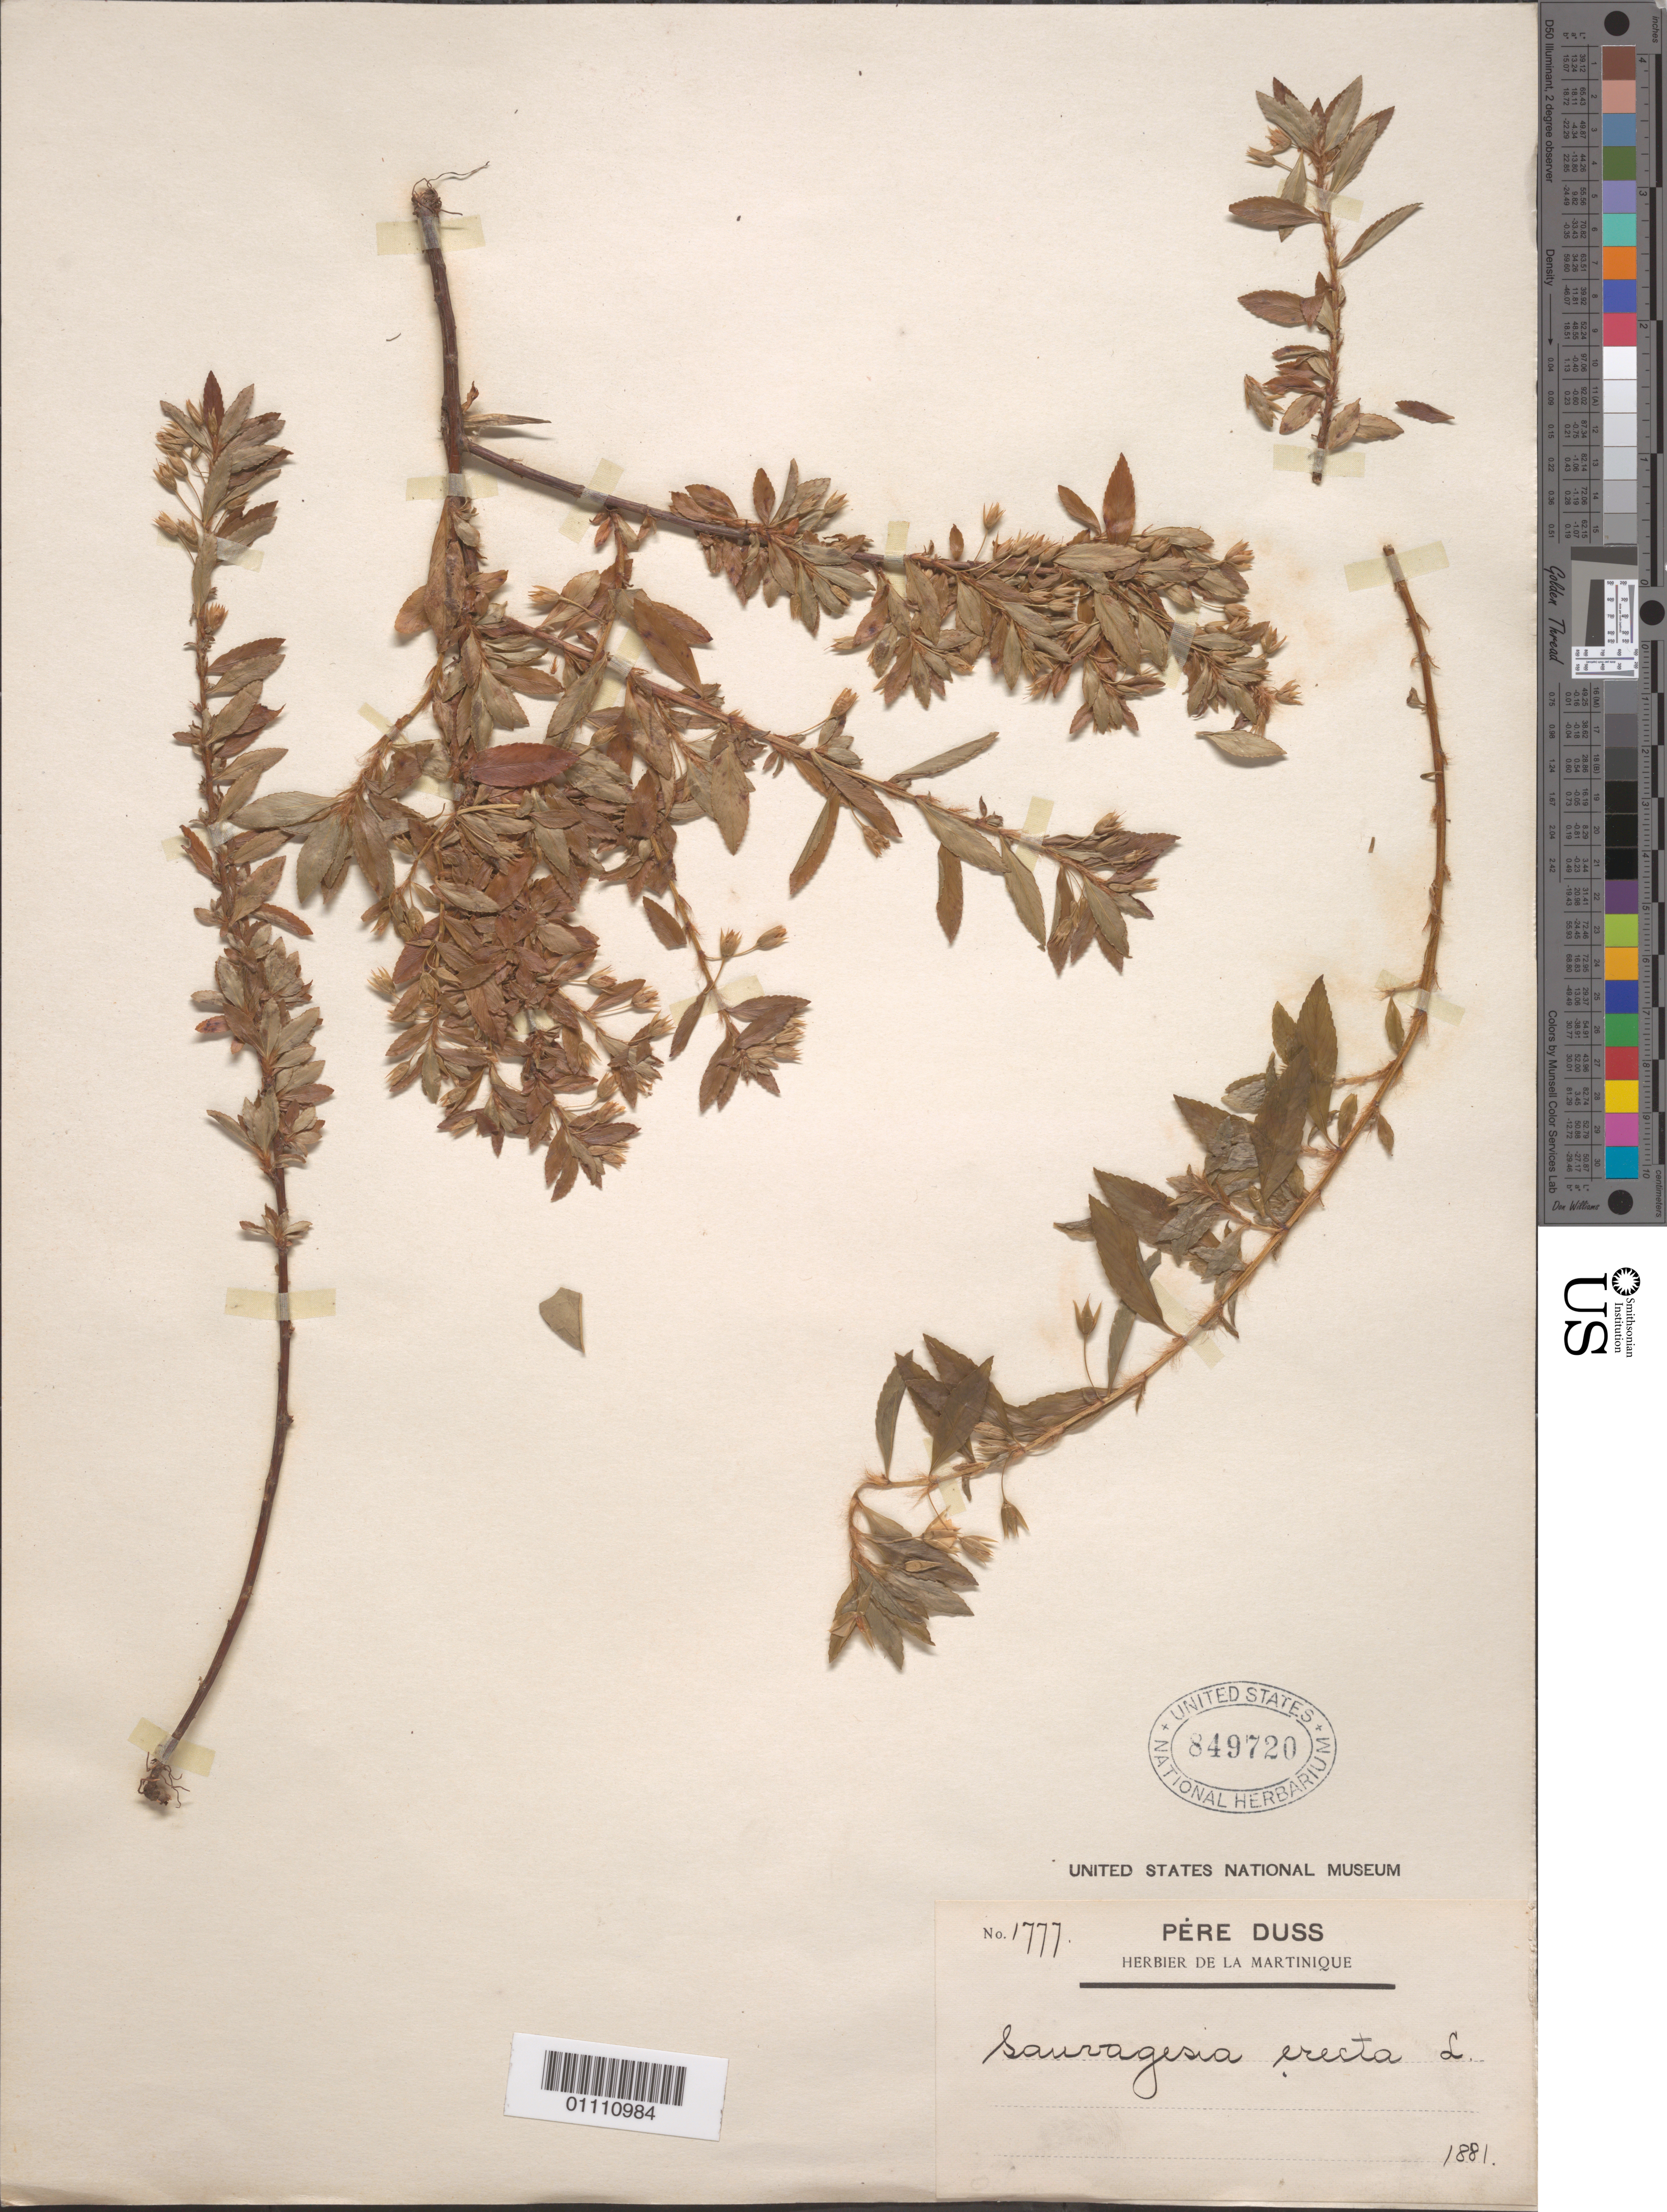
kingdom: Plantae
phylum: Tracheophyta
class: Magnoliopsida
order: Malpighiales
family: Ochnaceae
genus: Sauvagesia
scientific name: Sauvagesia erecta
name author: L.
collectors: Père Duss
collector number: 1777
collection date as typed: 1881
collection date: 1881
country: Martinique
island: Martinique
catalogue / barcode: US 849720